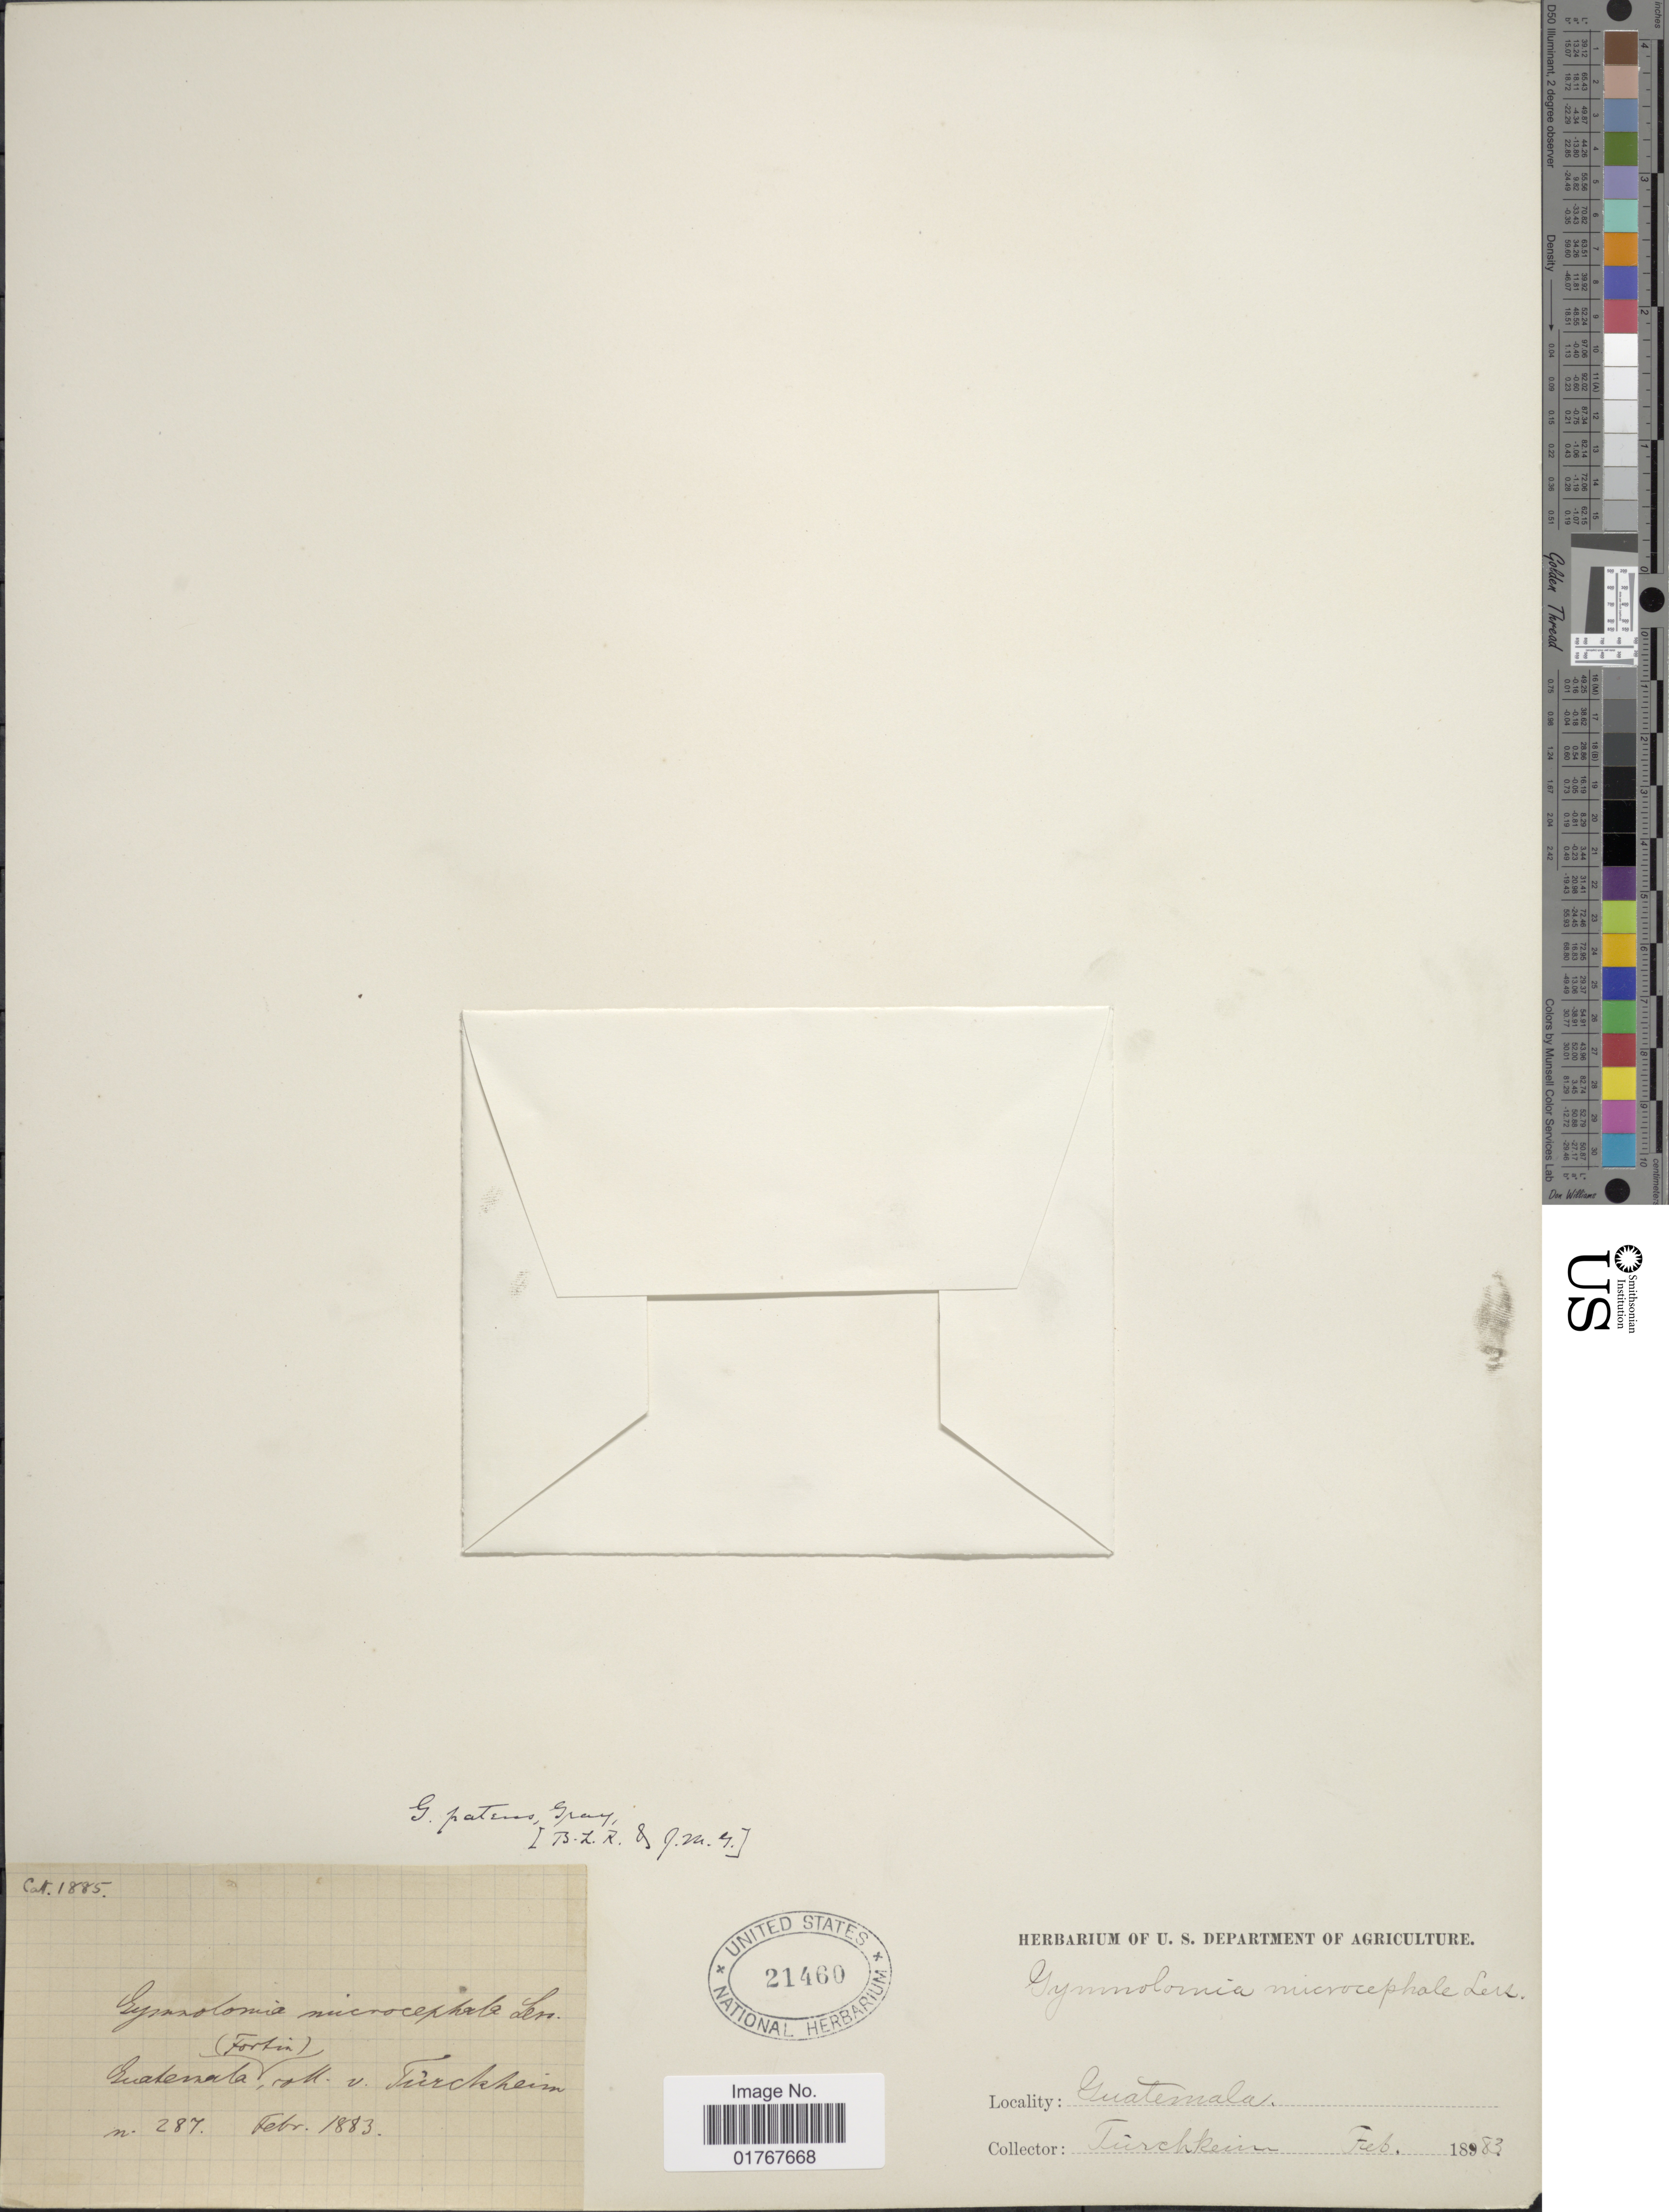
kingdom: Plantae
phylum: Tracheophyta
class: Magnoliopsida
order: Asterales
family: Asteraceae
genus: Viguiera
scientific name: Viguiera cordata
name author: (Hook. & Arn.) D'Arcy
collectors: H. von Türckheim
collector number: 287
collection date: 1883-02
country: Guatemala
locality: Fortin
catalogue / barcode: US 21460